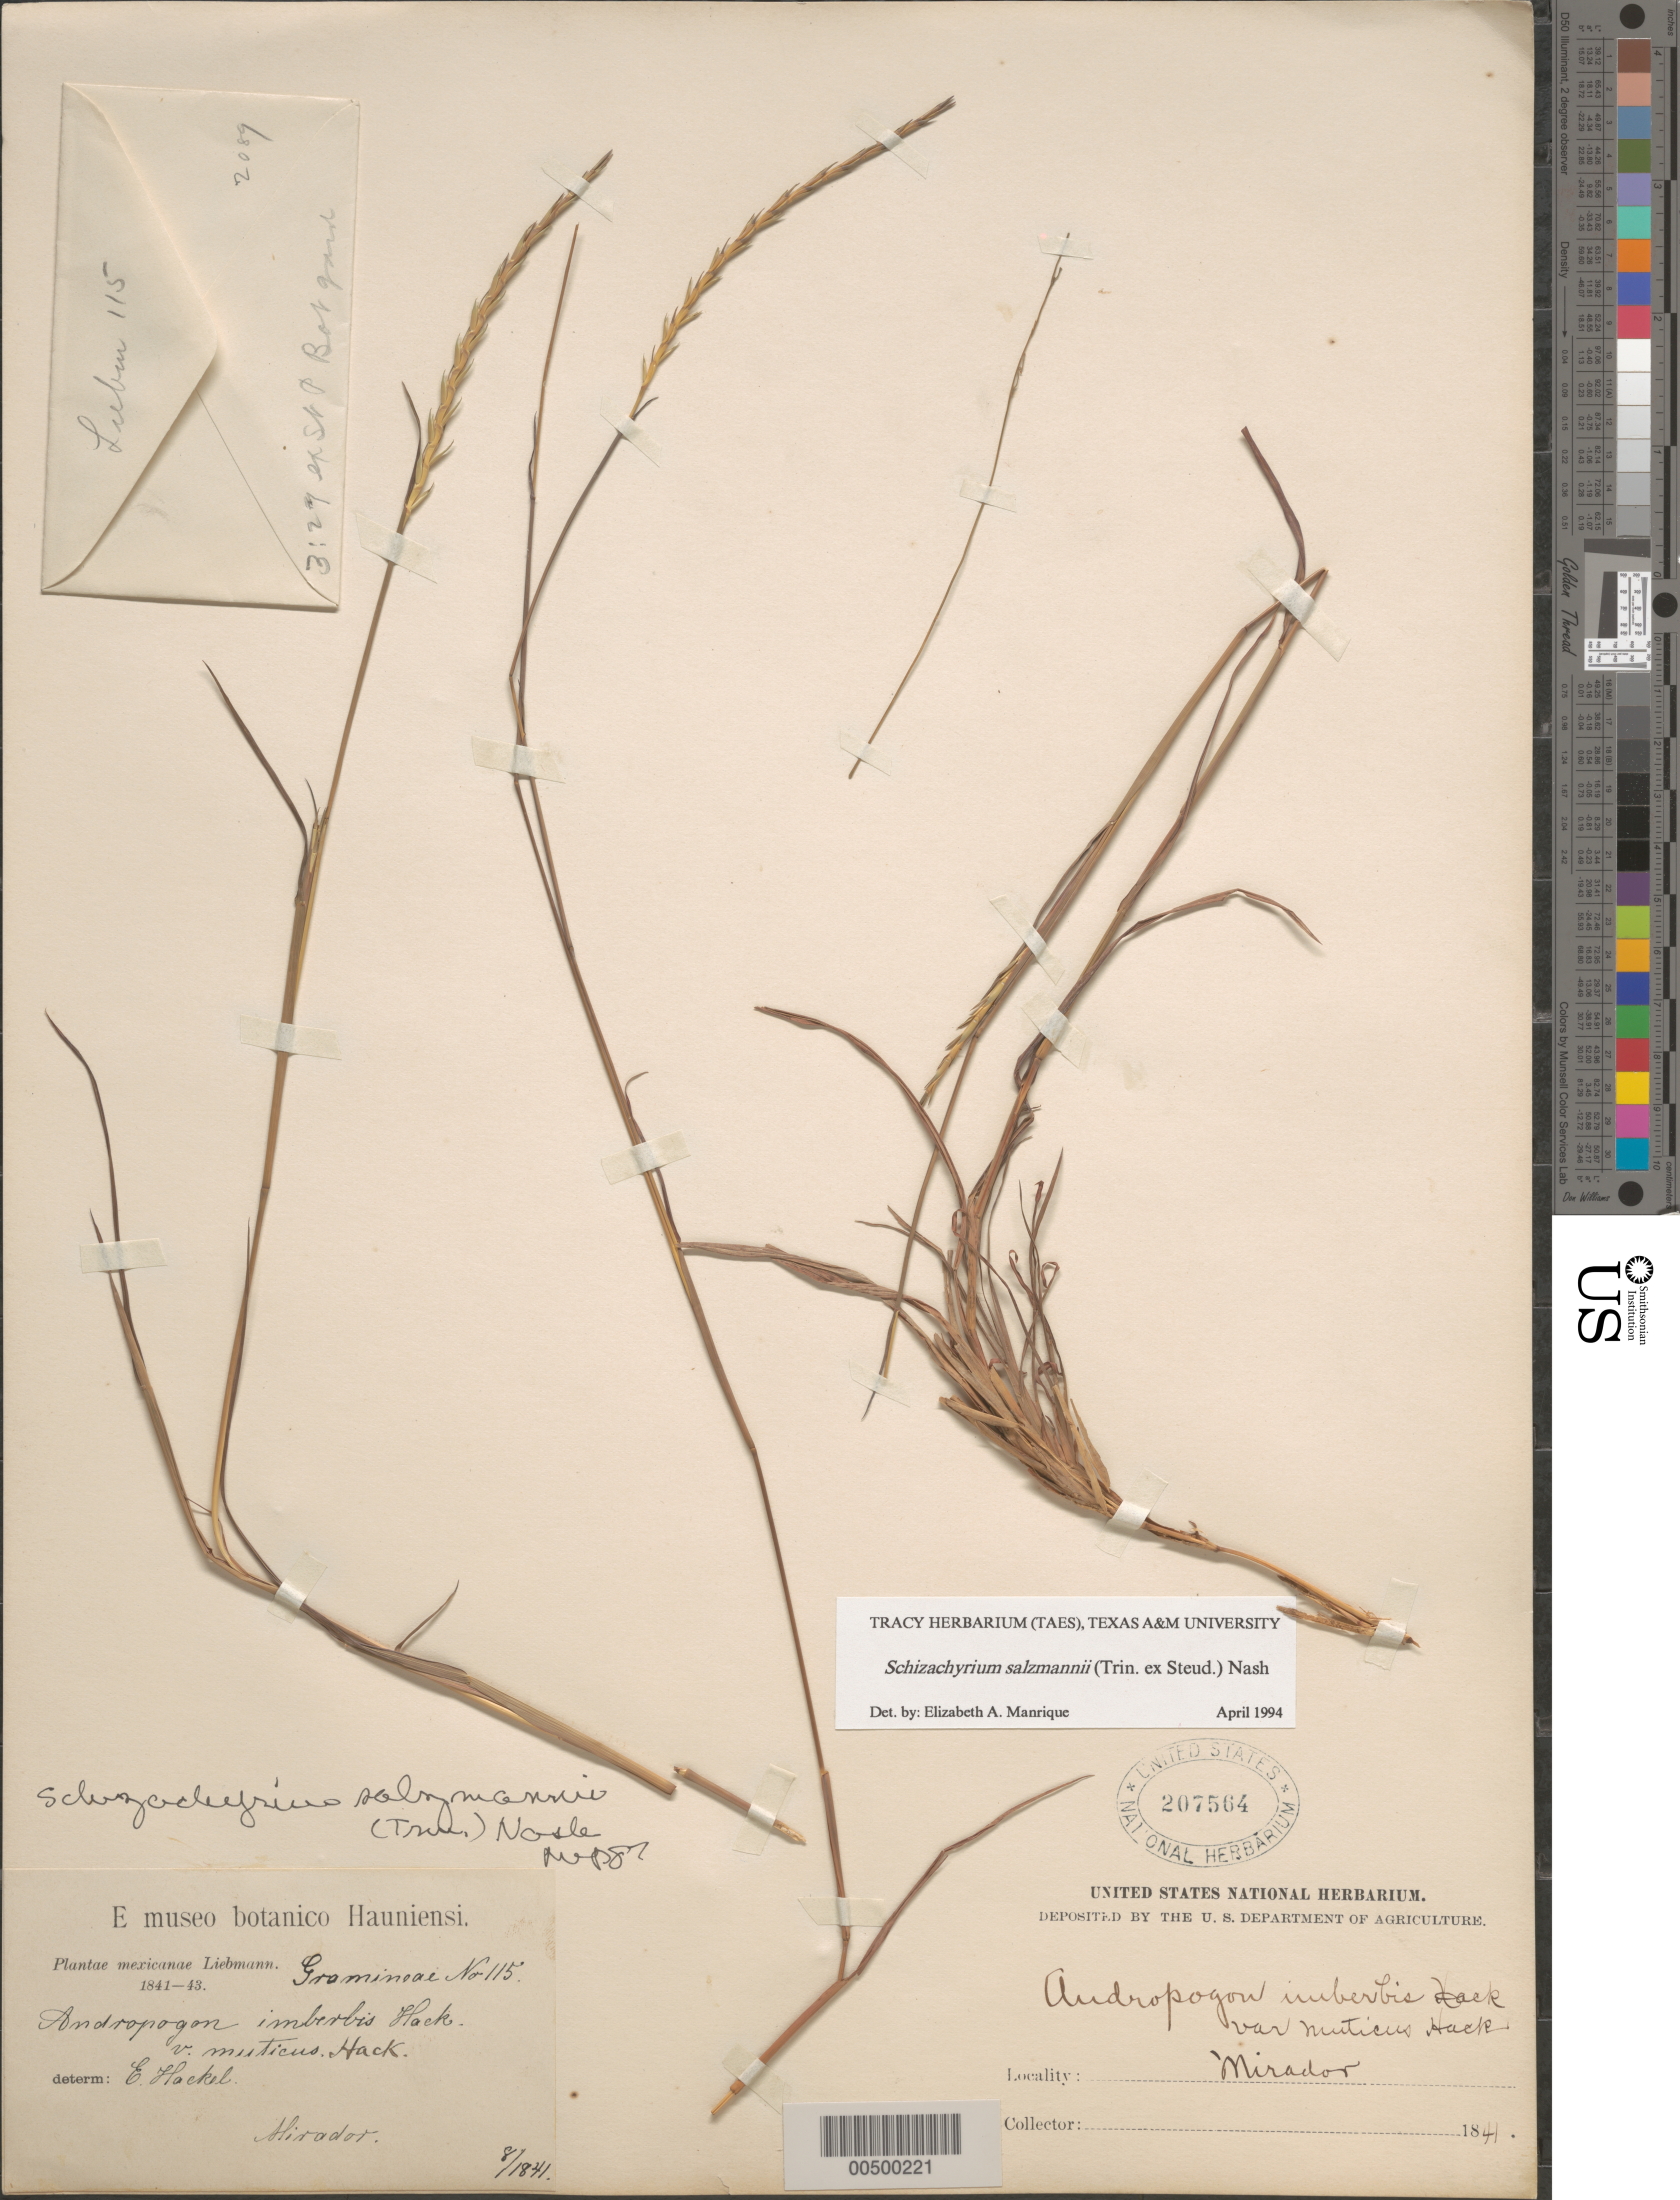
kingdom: Plantae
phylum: Tracheophyta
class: Liliopsida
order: Poales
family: Poaceae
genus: Schizachyrium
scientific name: Schizachyrium salzmanii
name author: (Trin. ex Steud.) Nash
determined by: Manrique, E. A.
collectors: F. M. Liebmann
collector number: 115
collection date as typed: Aug 1941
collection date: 1941-08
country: Mexico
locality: Mirador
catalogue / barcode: US 207564